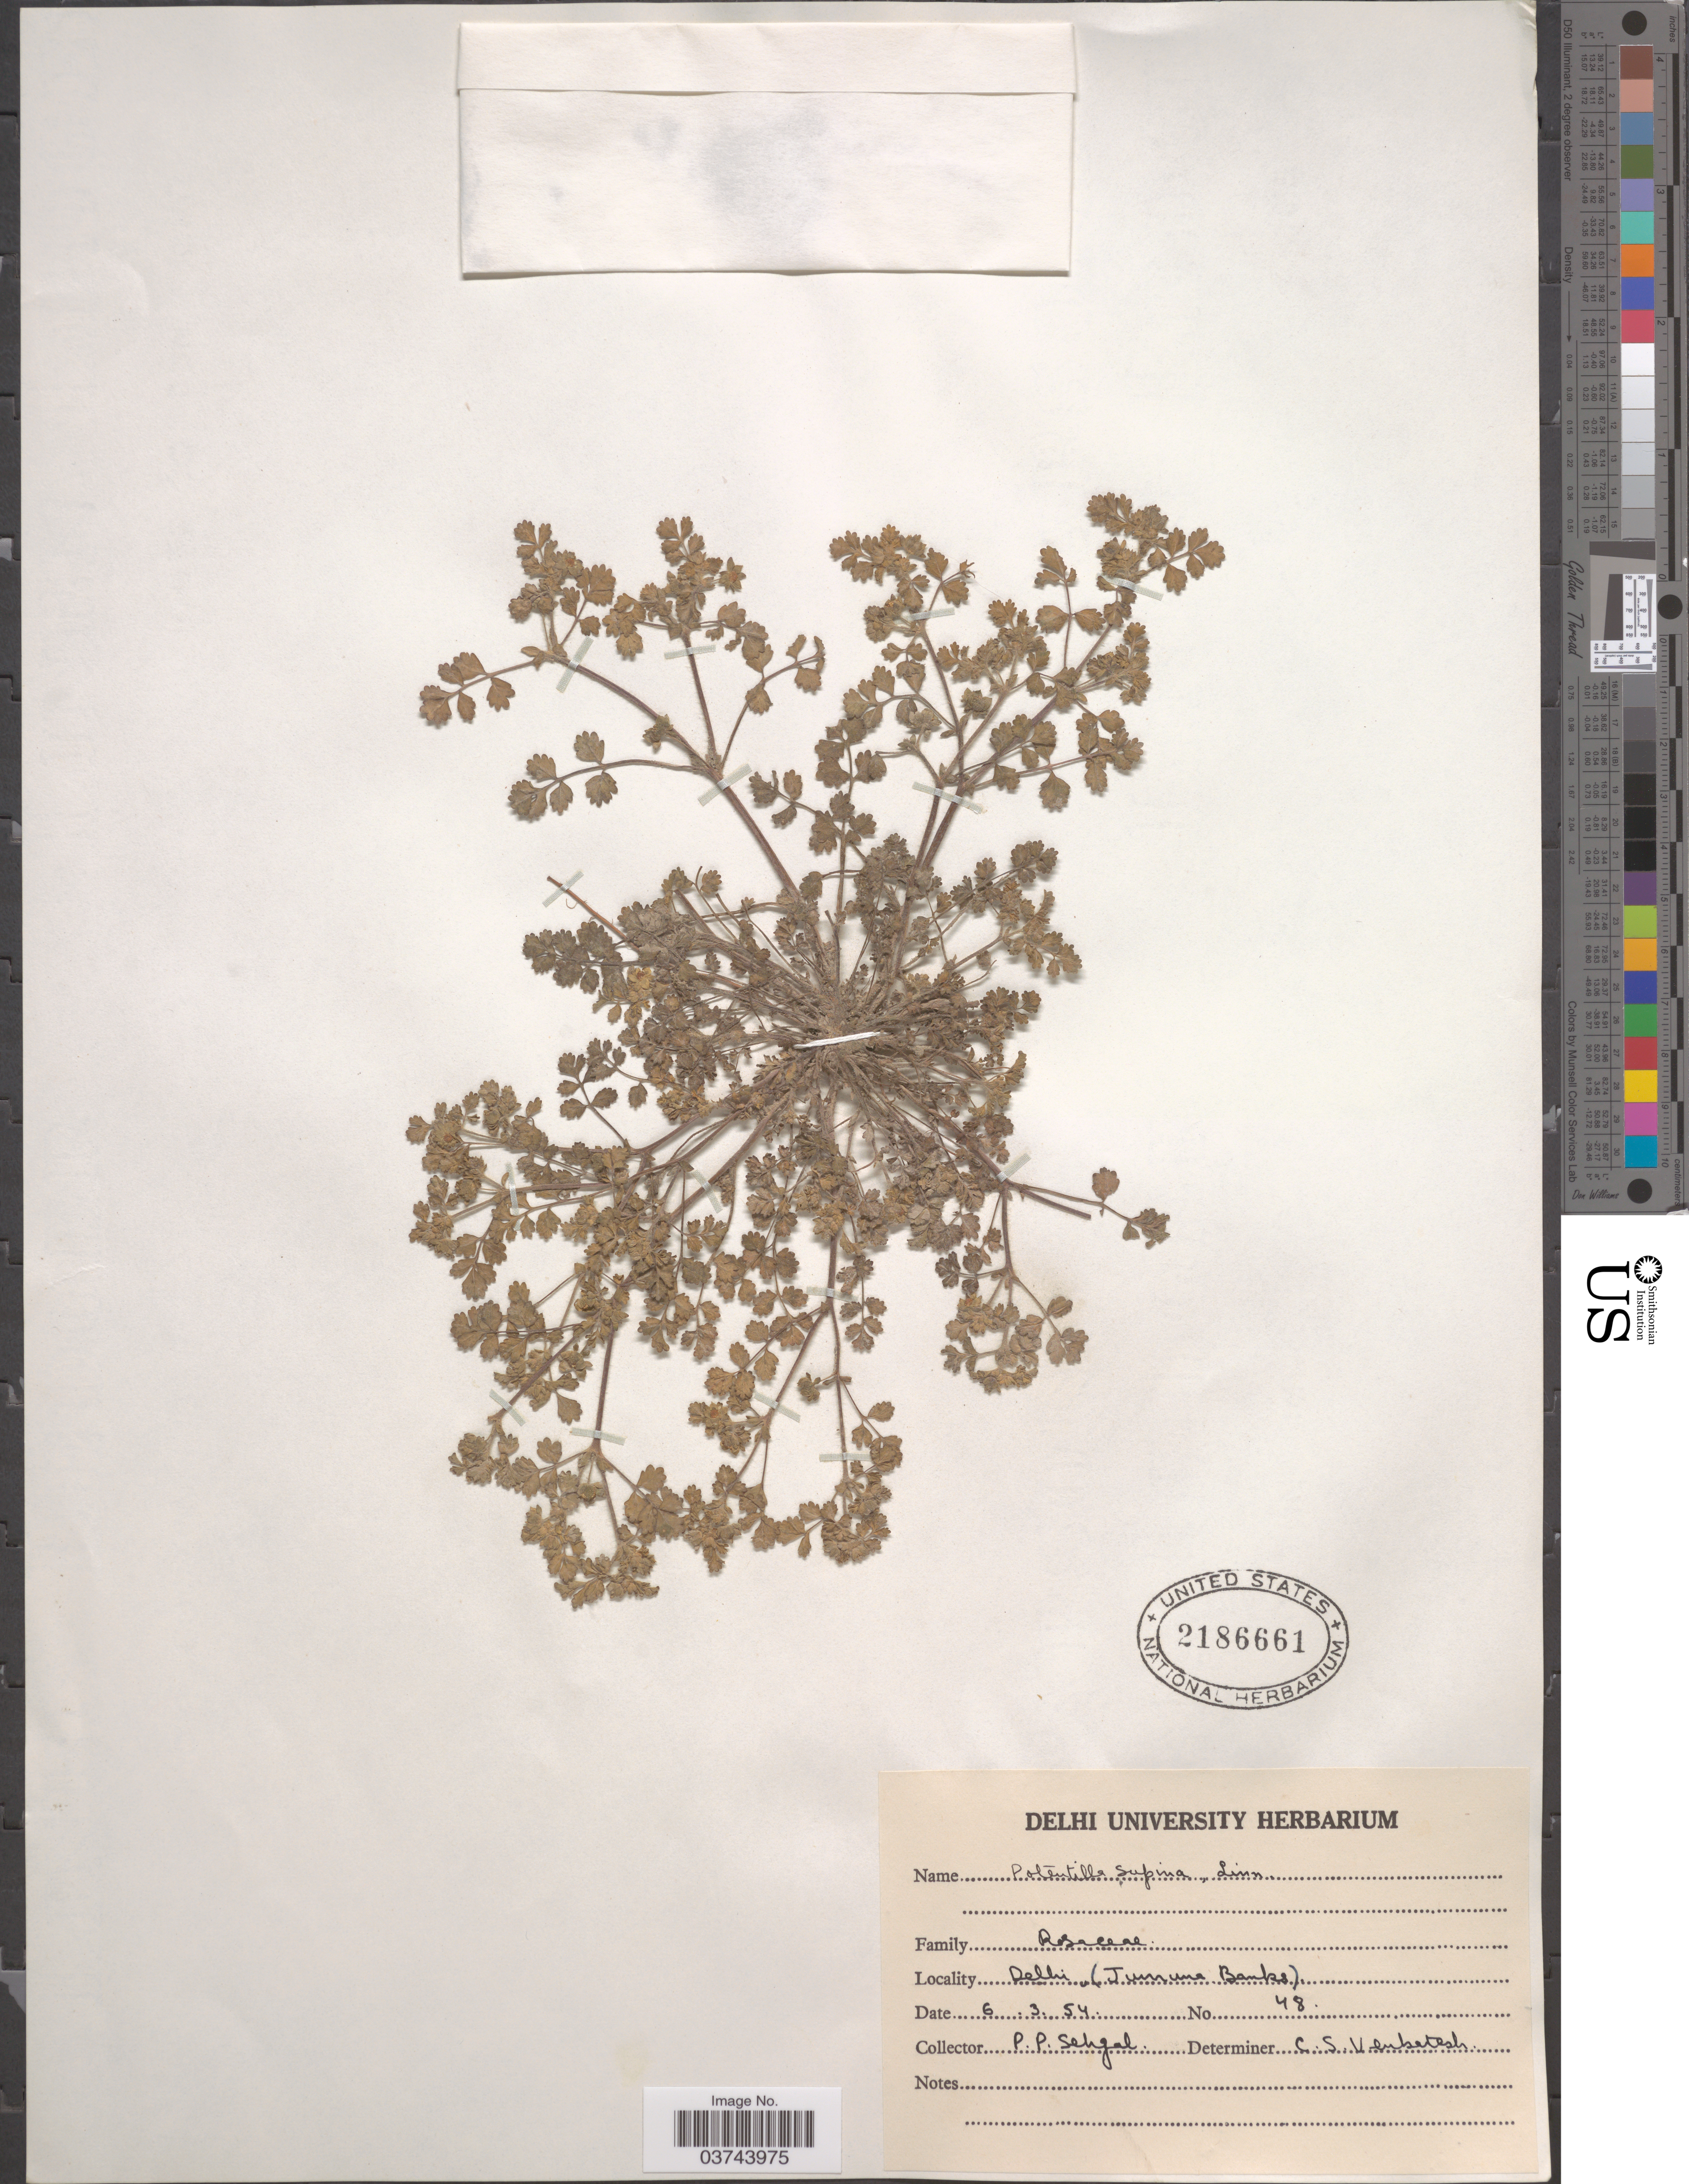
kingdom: Plantae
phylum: Tracheophyta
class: Magnoliopsida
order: Rosales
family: Rosaceae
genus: Potentilla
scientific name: Potentilla supina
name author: L.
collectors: P. Sehgal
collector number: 48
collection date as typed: Transcribed d/m/y: 6/3/54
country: India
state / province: Delhi, Capital Territory of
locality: (Jumuna Banks).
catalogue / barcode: US 2186661